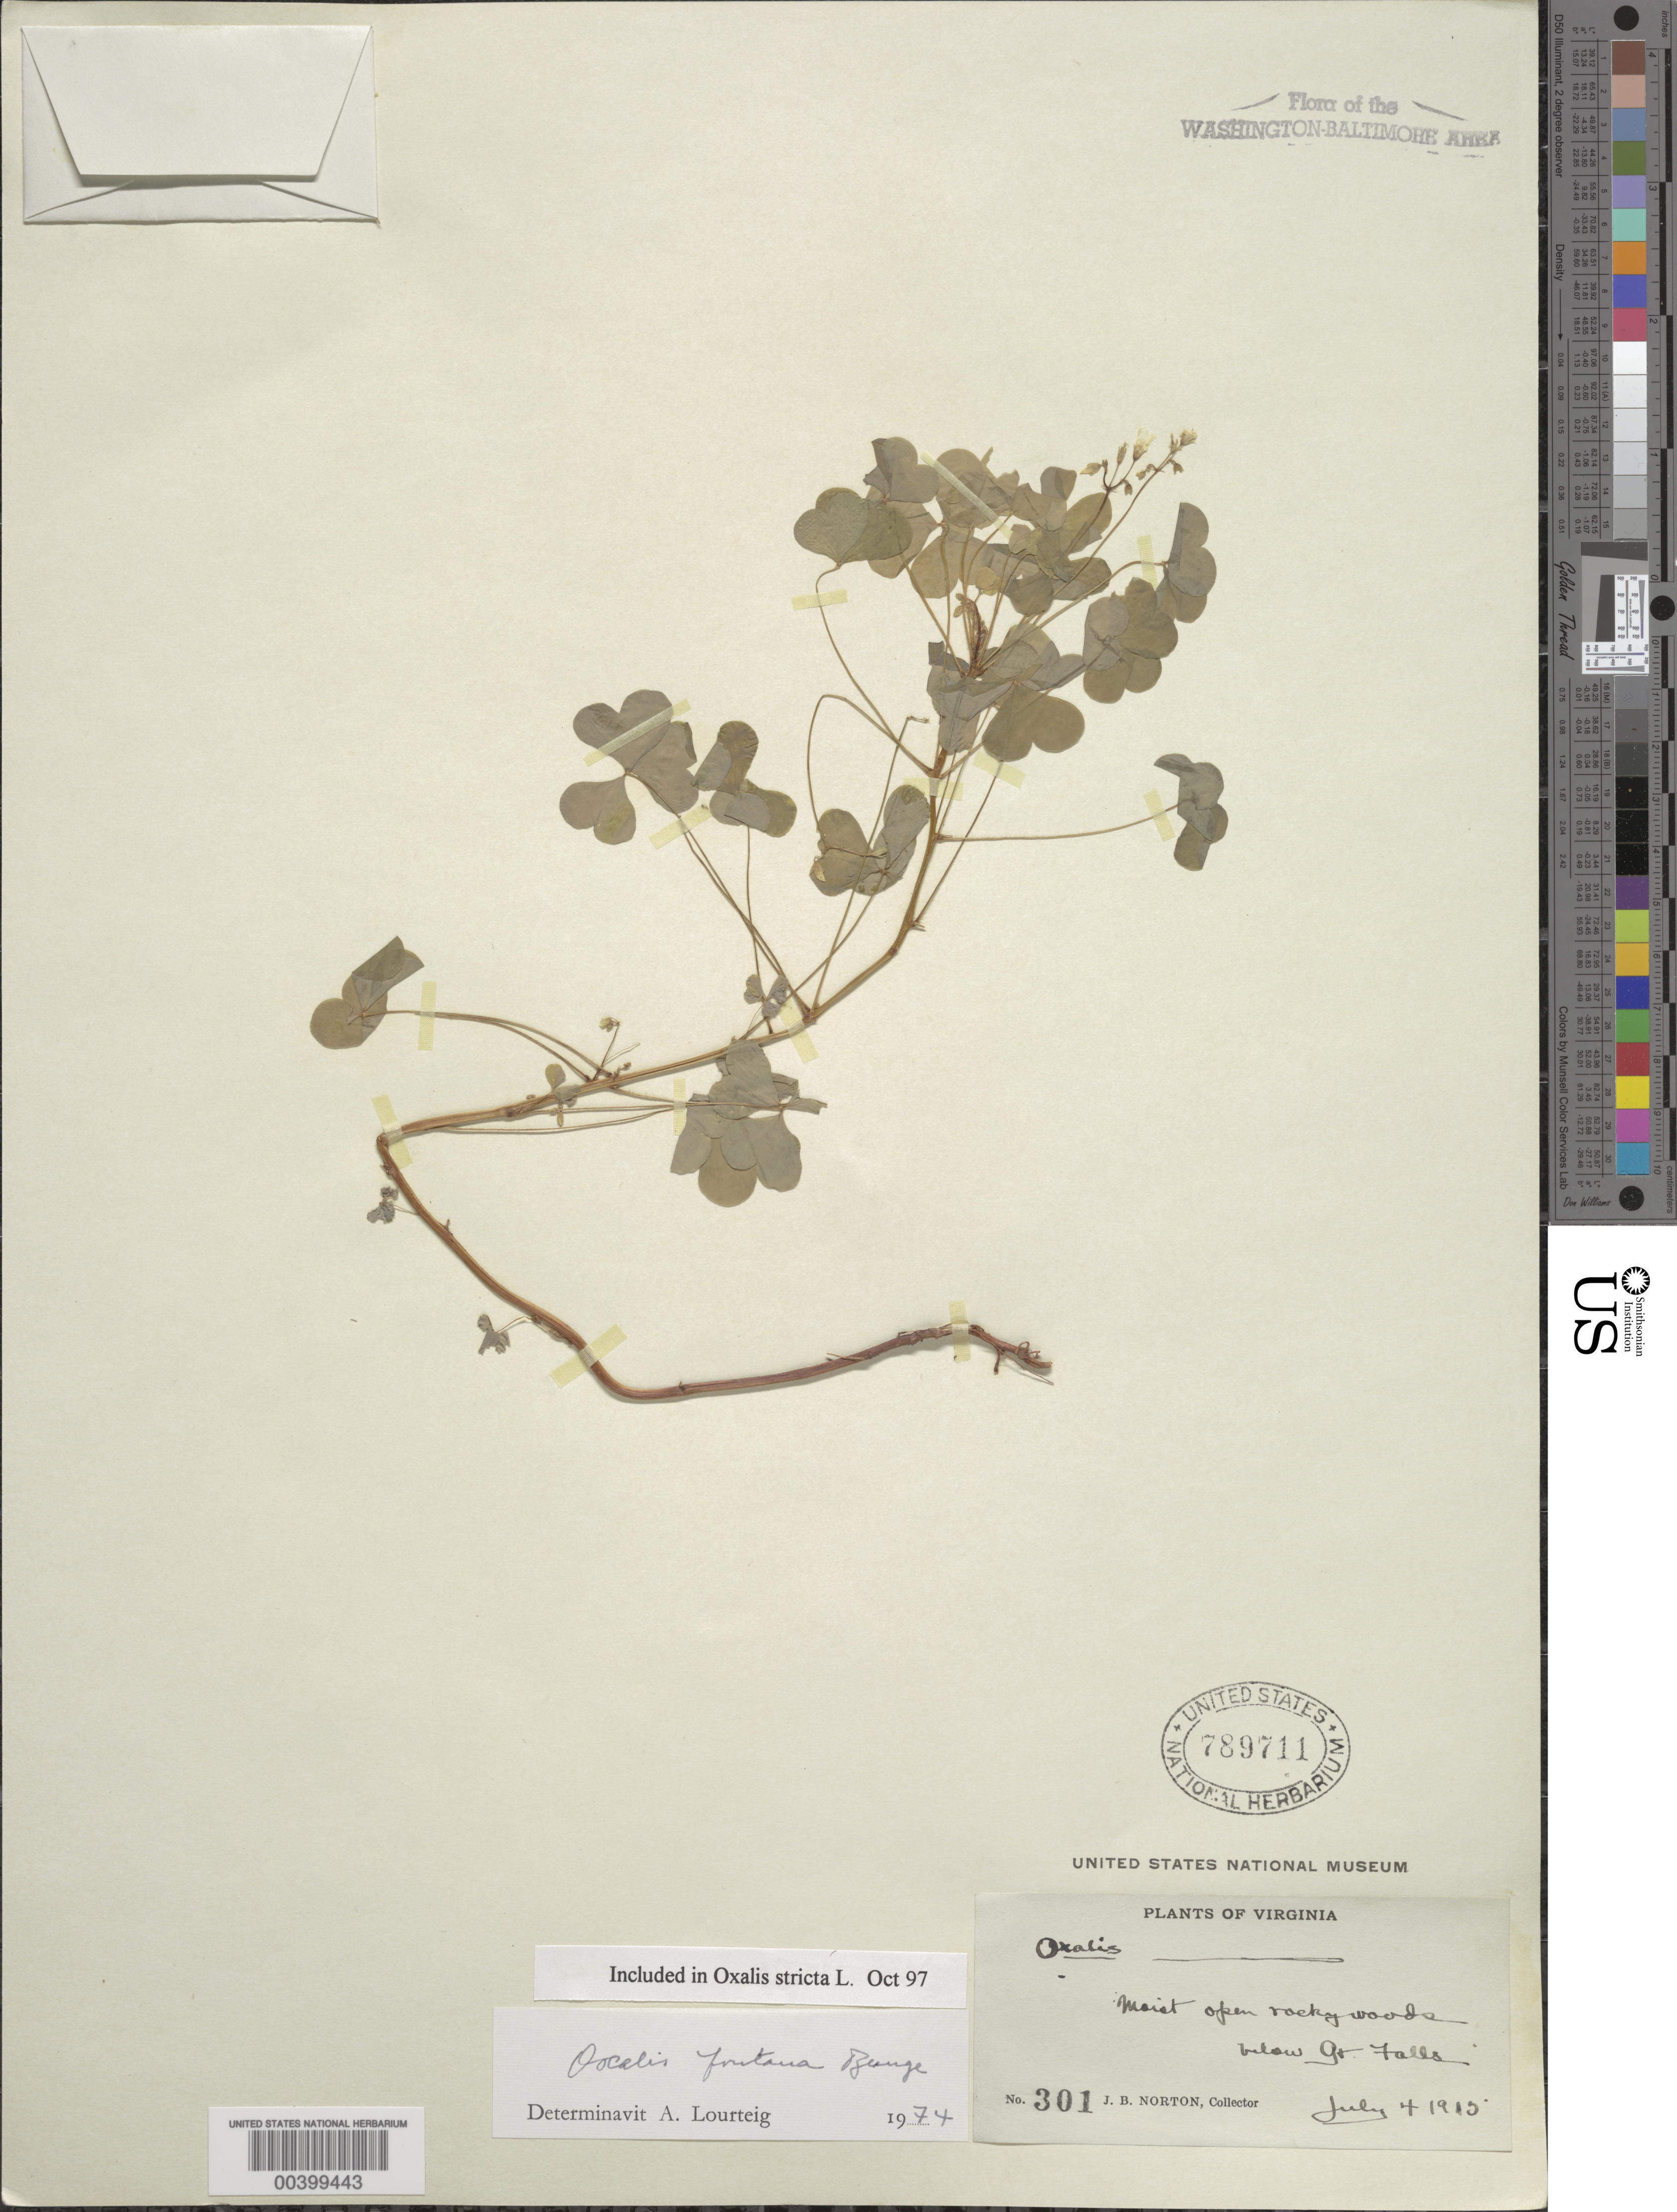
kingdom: Plantae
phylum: Tracheophyta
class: Magnoliopsida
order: Oxalidales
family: Oxalidaceae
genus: Oxalis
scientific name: Oxalis stricta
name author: L.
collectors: J. Norton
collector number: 301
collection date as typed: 04 Jul 1915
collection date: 1915-07-04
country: United States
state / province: Virginia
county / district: Fairfax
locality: Great Falls C. and O. Canal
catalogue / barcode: US 789711